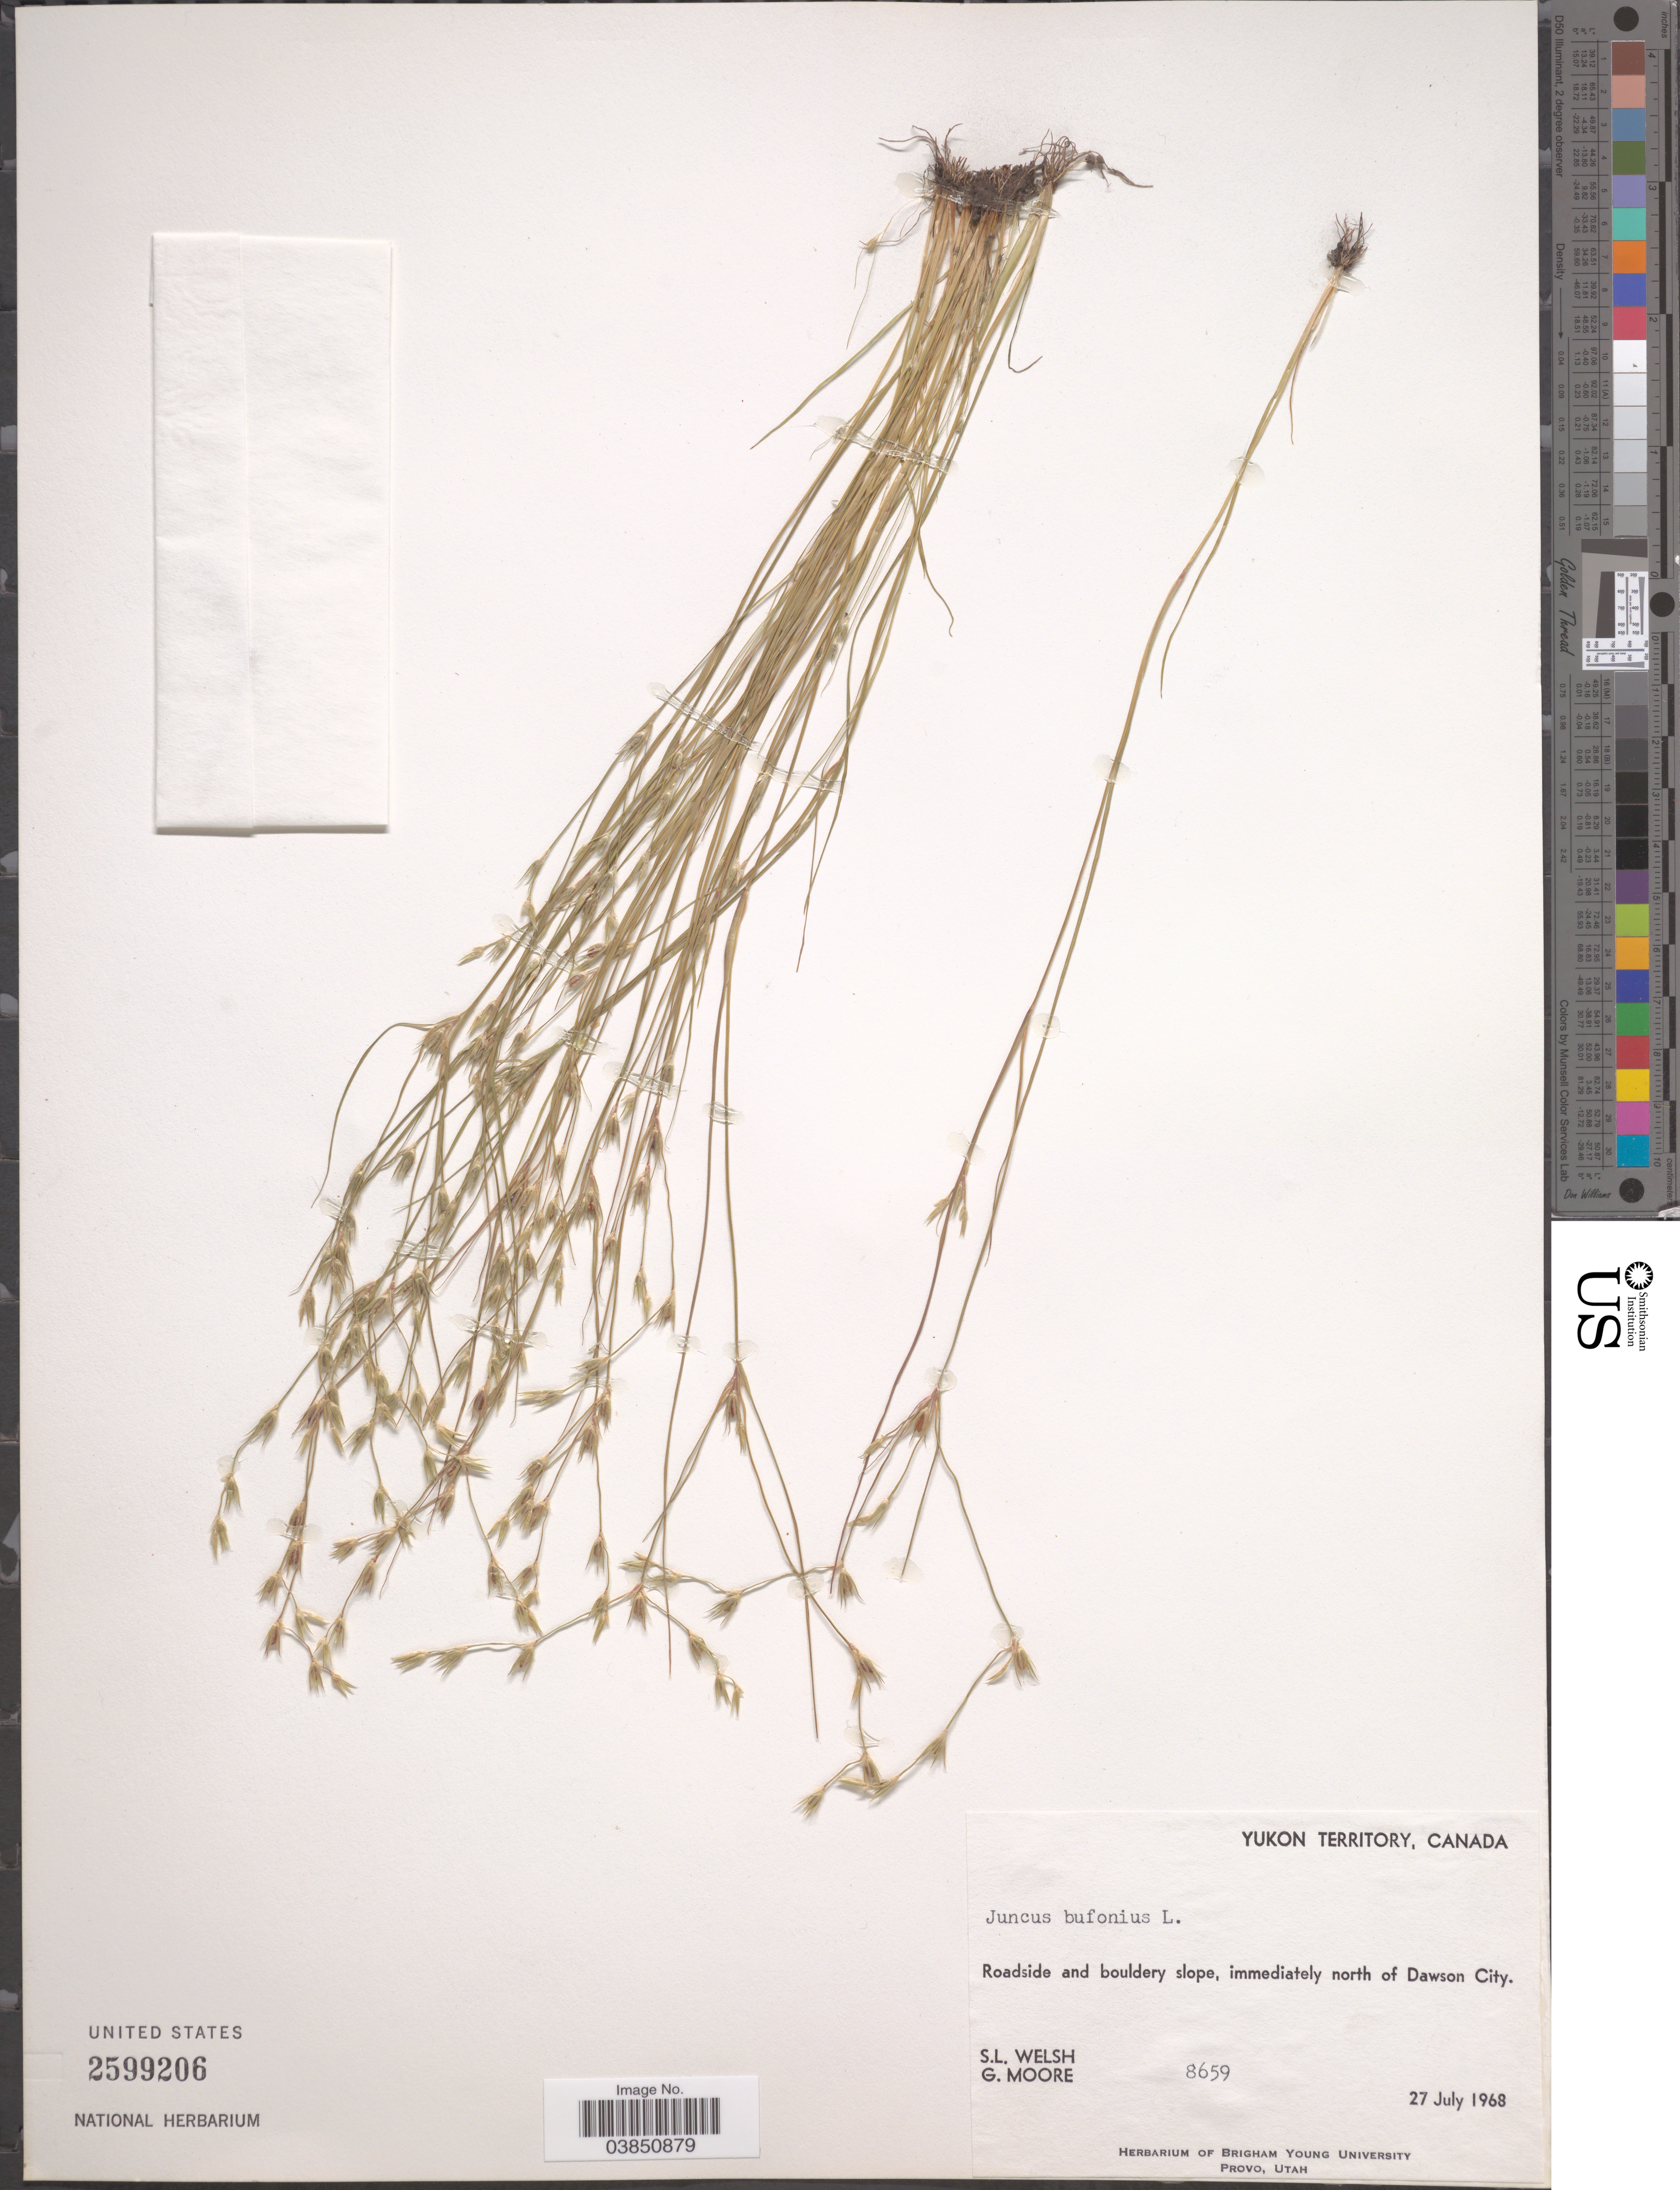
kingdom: Plantae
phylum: Tracheophyta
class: Liliopsida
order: Poales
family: Juncaceae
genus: Juncus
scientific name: Juncus bufonius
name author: L.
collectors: S. Welsh & G. Moore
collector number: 8659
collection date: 1968-07-27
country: Canada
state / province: Yukon Territory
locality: Roadside and bouldery slope, immediately north of Dawson City.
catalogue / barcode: US 2599206